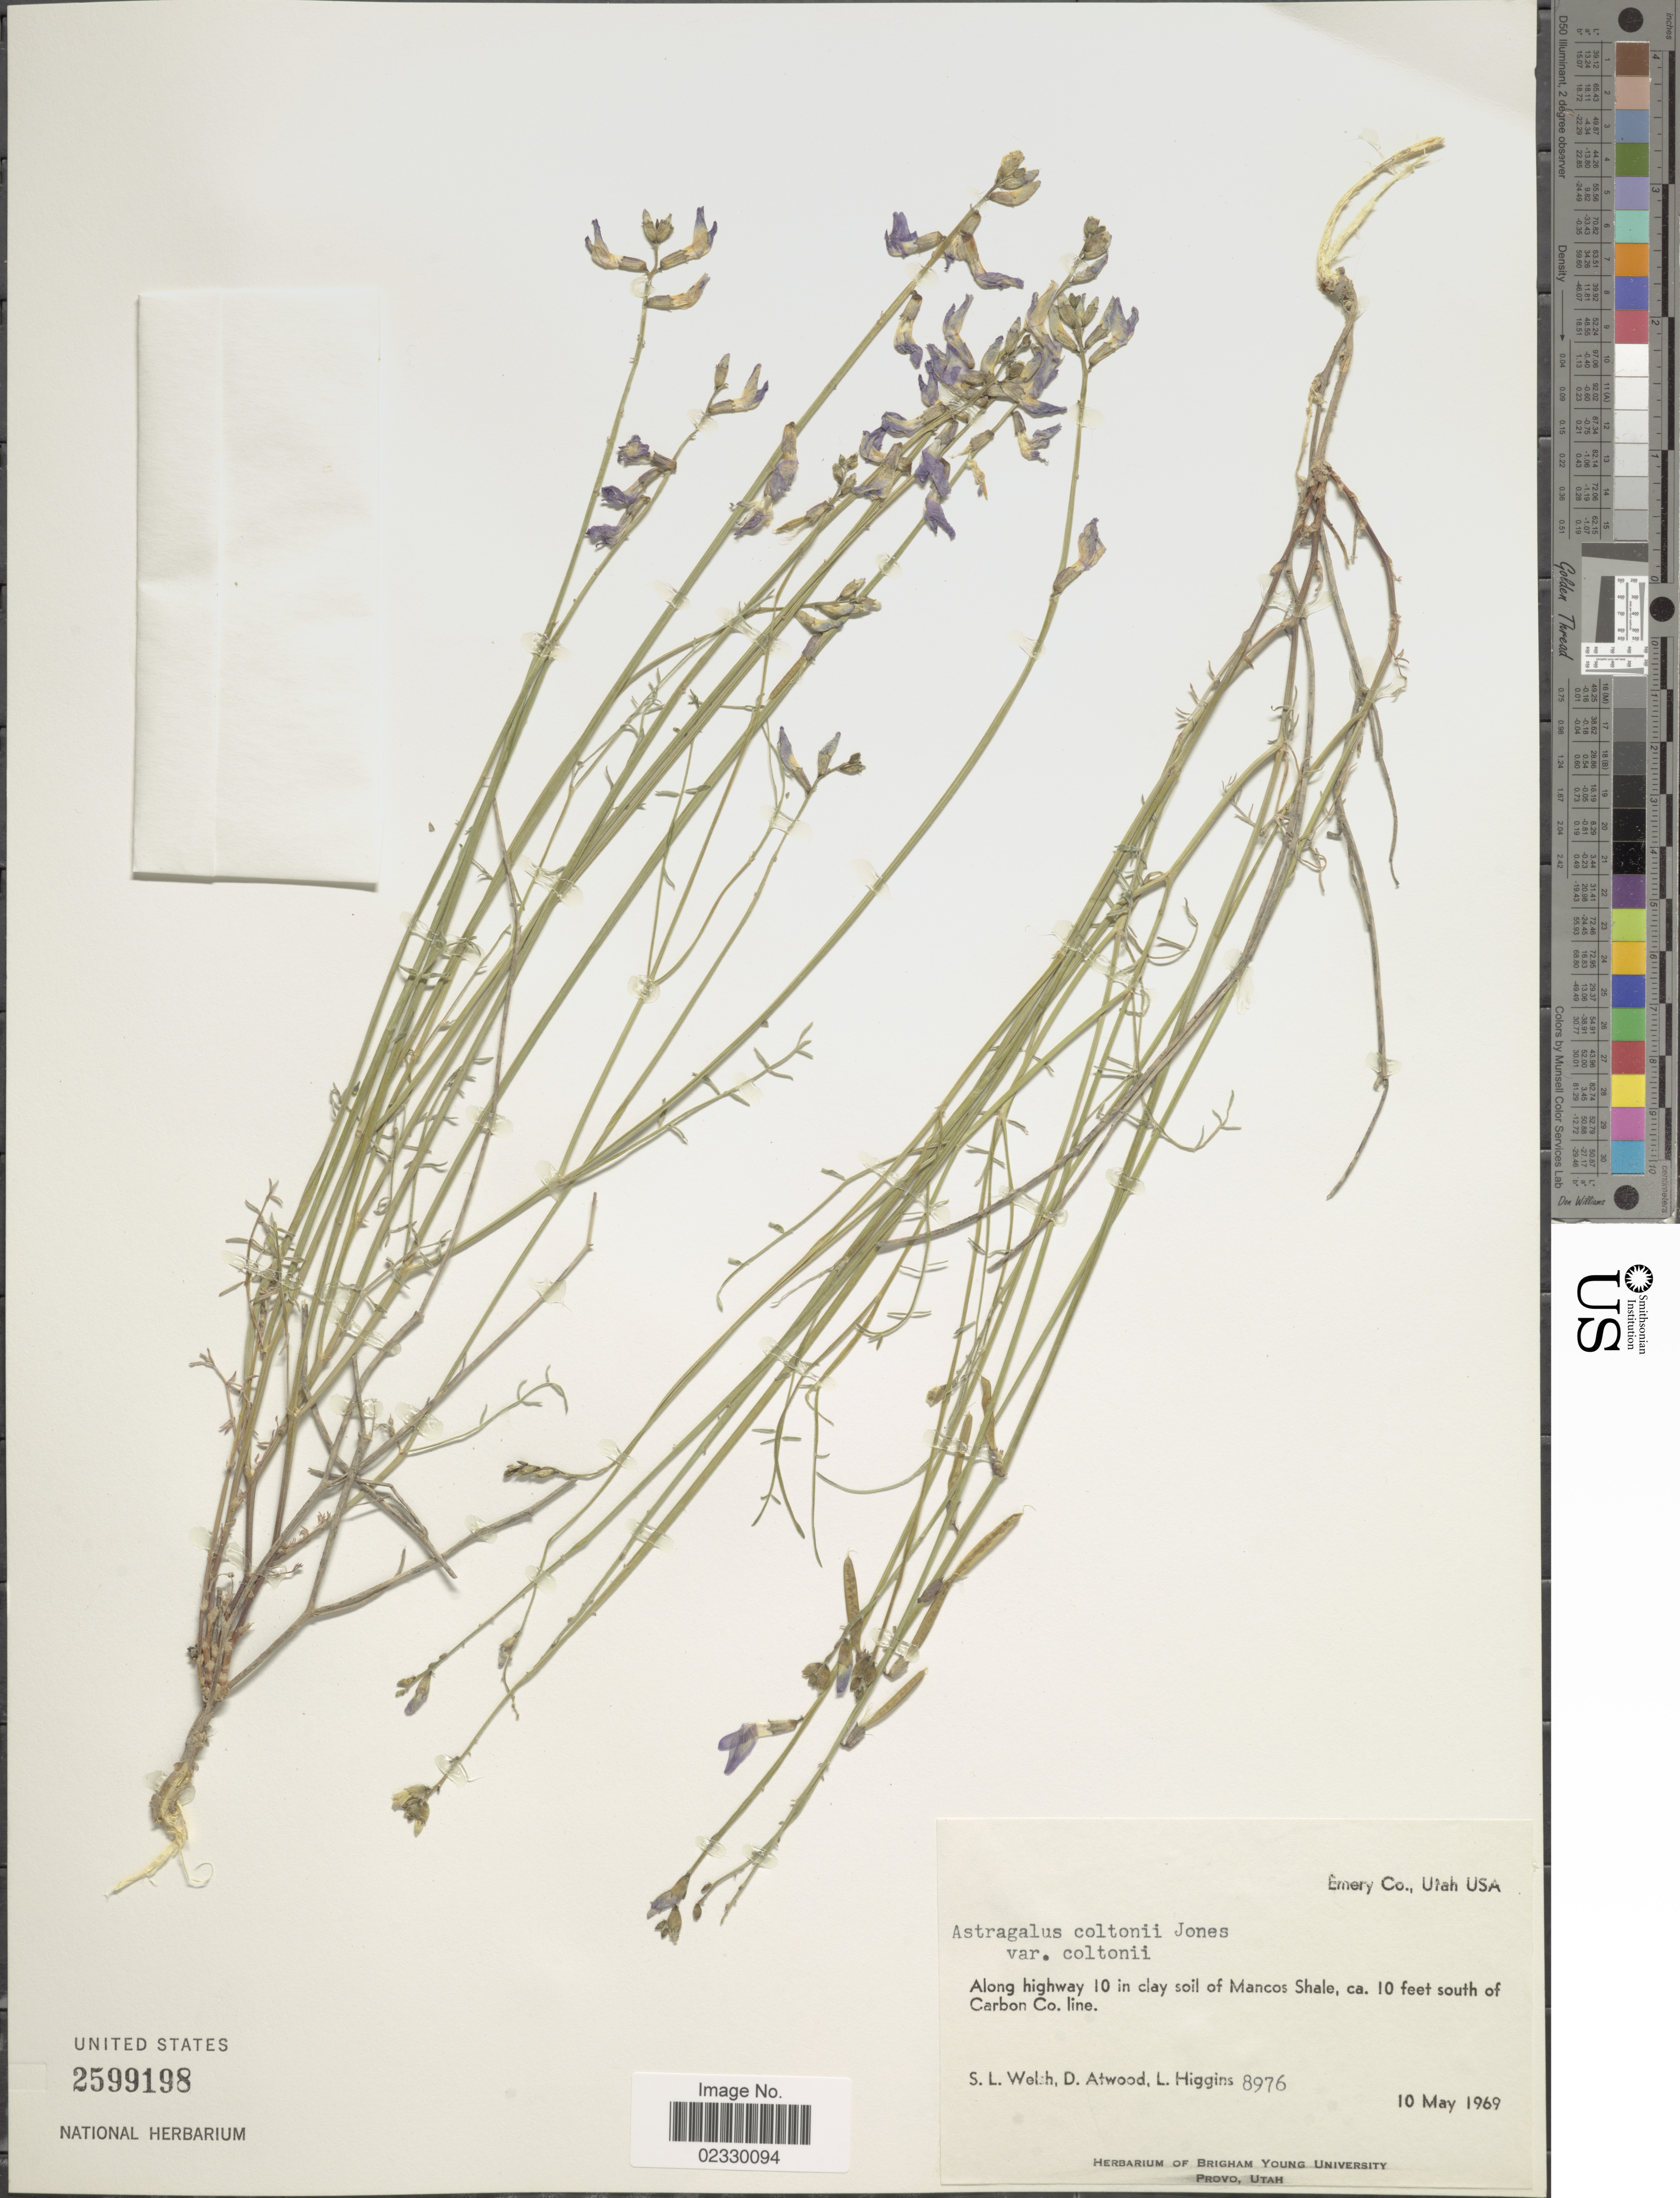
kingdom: Plantae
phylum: Tracheophyta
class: Magnoliopsida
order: Fabales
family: Fabaceae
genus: Astragalus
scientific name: Astragalus coltoni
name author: M.E. Jones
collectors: S. Welsh, D. Atwood & L. Higgins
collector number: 8976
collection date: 1969-05-10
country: United States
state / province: Utah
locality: Emery Co., Along highway 10 in clay soil of Mancos Shale, ca 10 feet south of Carbon Co. line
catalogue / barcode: US 2599198